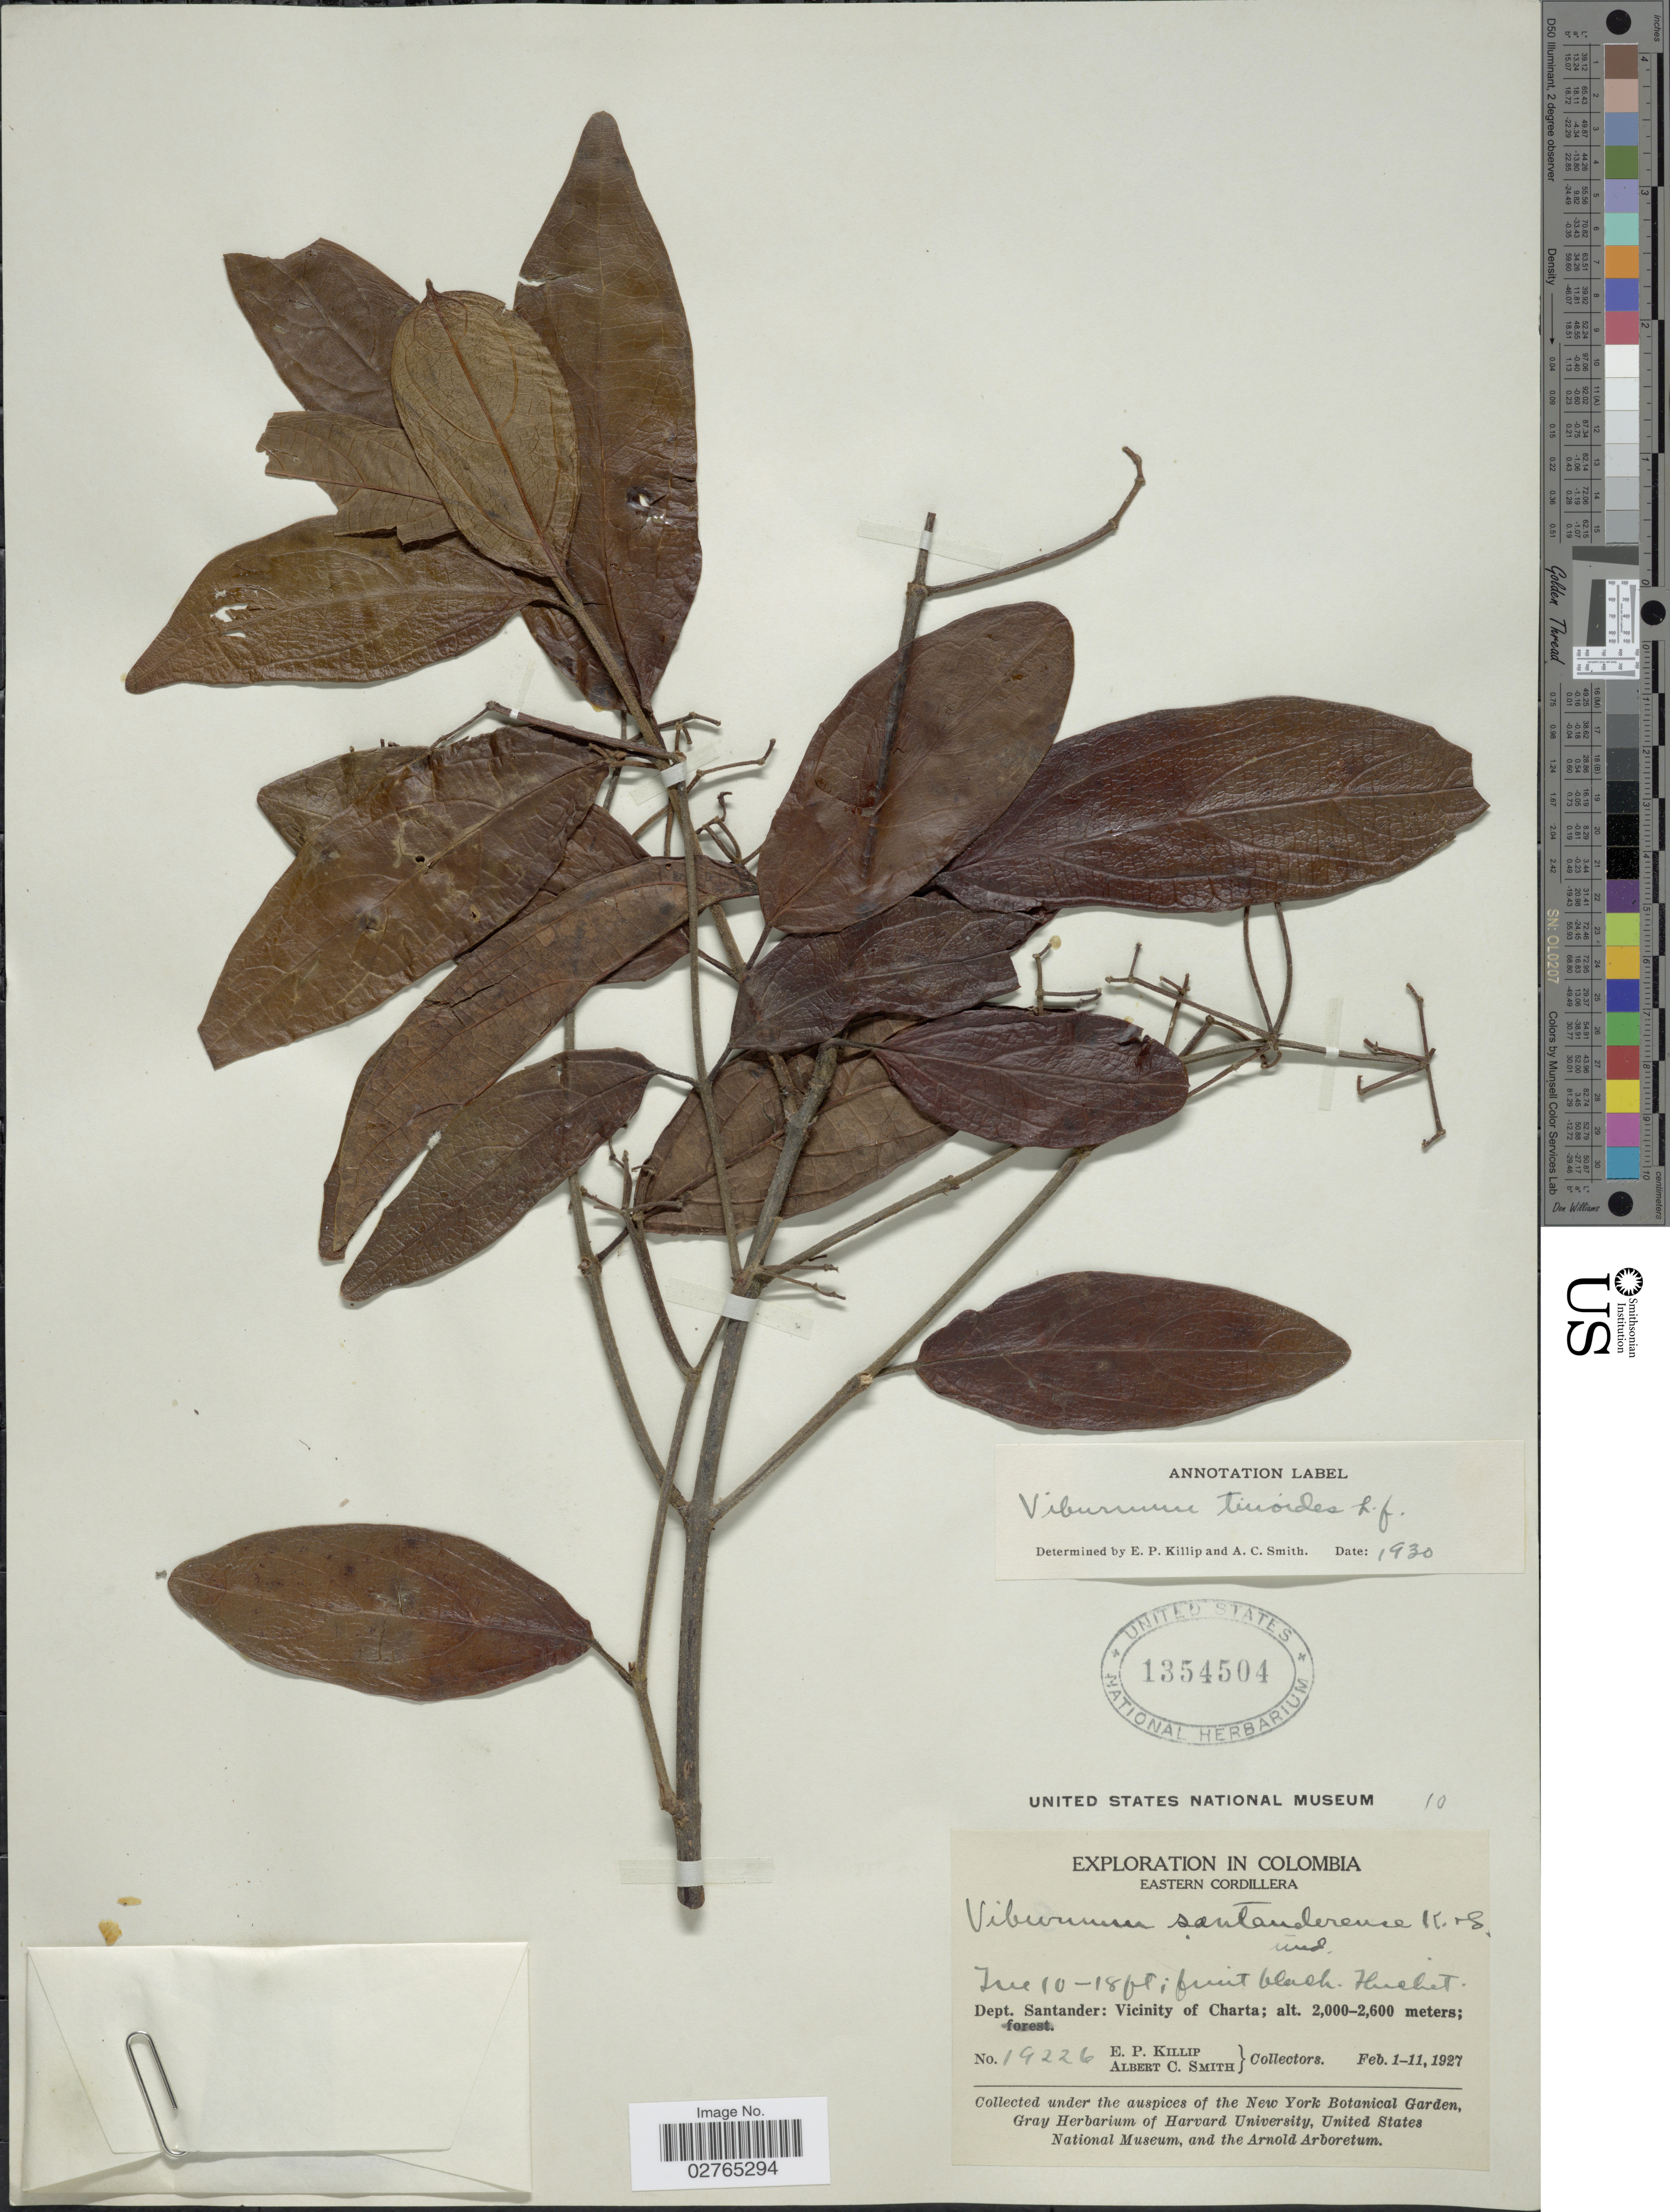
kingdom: Plantae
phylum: Tracheophyta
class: Magnoliopsida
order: Dipsacales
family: Viburnaceae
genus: Viburnum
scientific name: Viburnum tinoides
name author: L. f.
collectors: E. P. Killip & A. C. Smith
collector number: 19226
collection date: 1927-02-01/1927-02-11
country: Colombia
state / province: Santander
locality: Eastern Cordillera. Dept. Santander: Vicinity of Charta.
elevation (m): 2000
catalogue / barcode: US 1354504